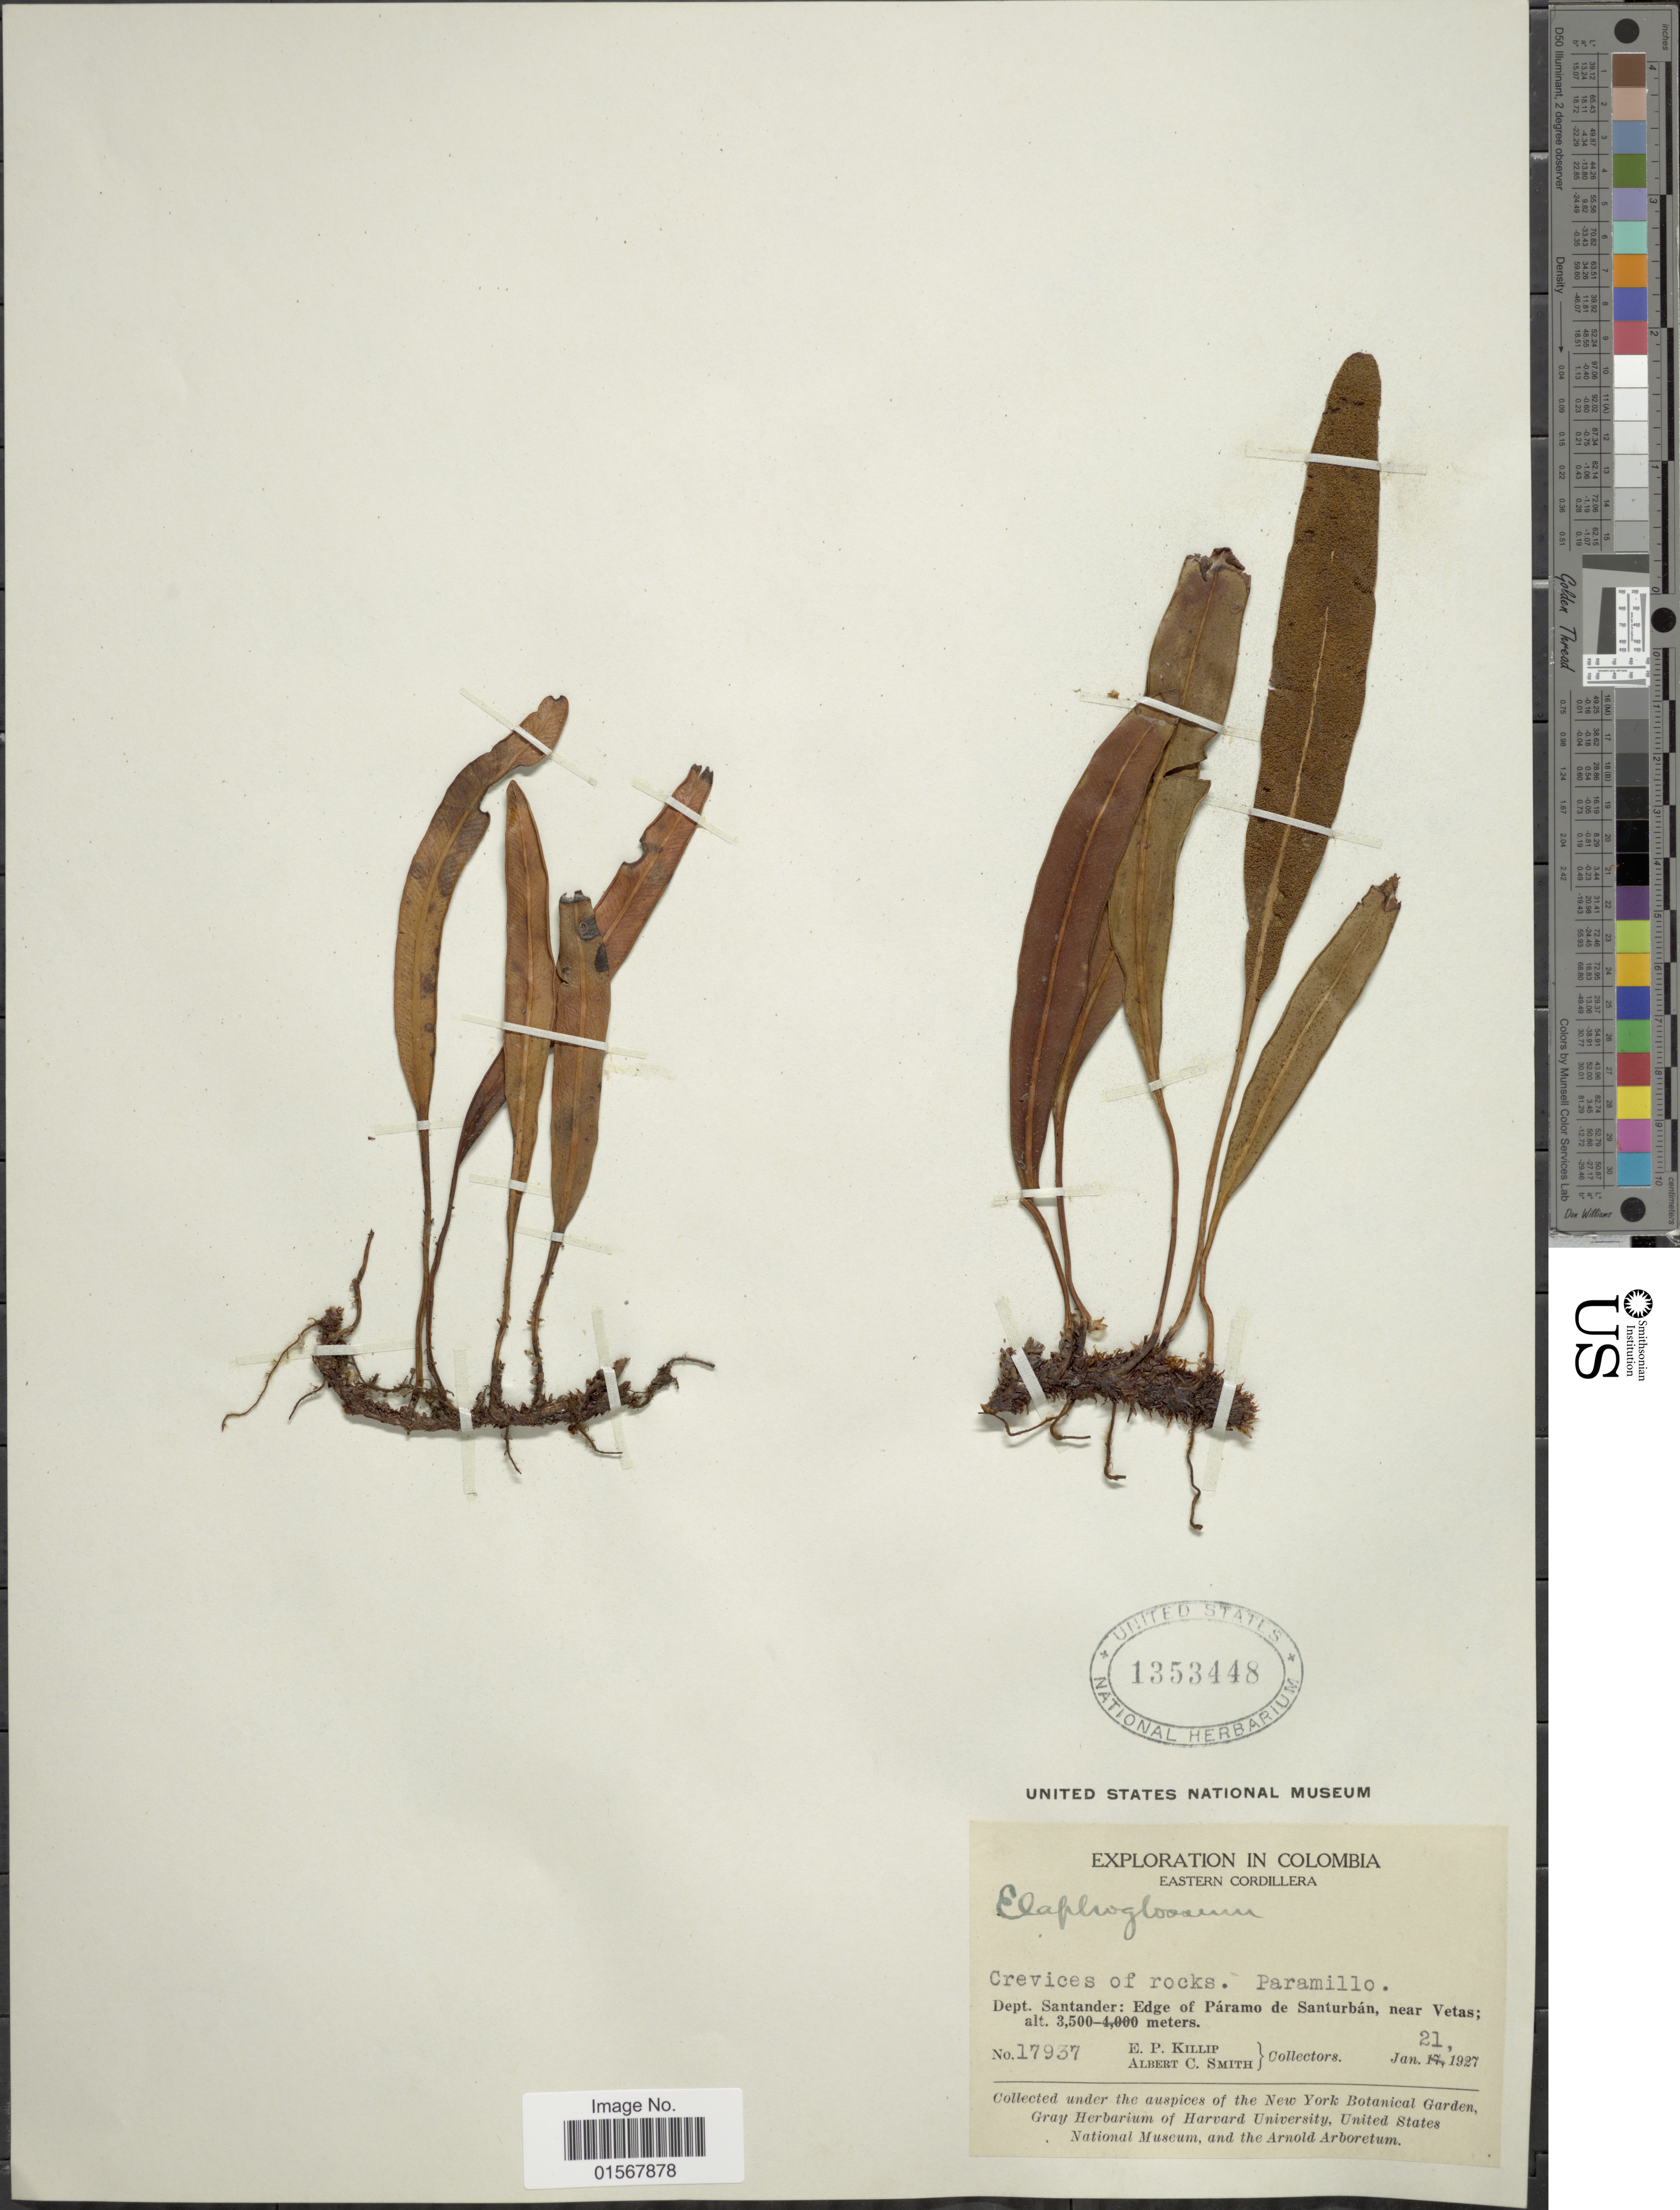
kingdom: Plantae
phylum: Tracheophyta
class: Polypodiopsida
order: Polypodiales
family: Dryopteridaceae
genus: Elaphoglossum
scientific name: Elaphoglossum sp.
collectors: E. P. Killip & A. C. Smith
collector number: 17937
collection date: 1927-01-21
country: Colombia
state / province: Santander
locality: Dept. Santander: Edge of Paramo de Santurban, near Vetas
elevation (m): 3500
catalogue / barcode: US 1353448